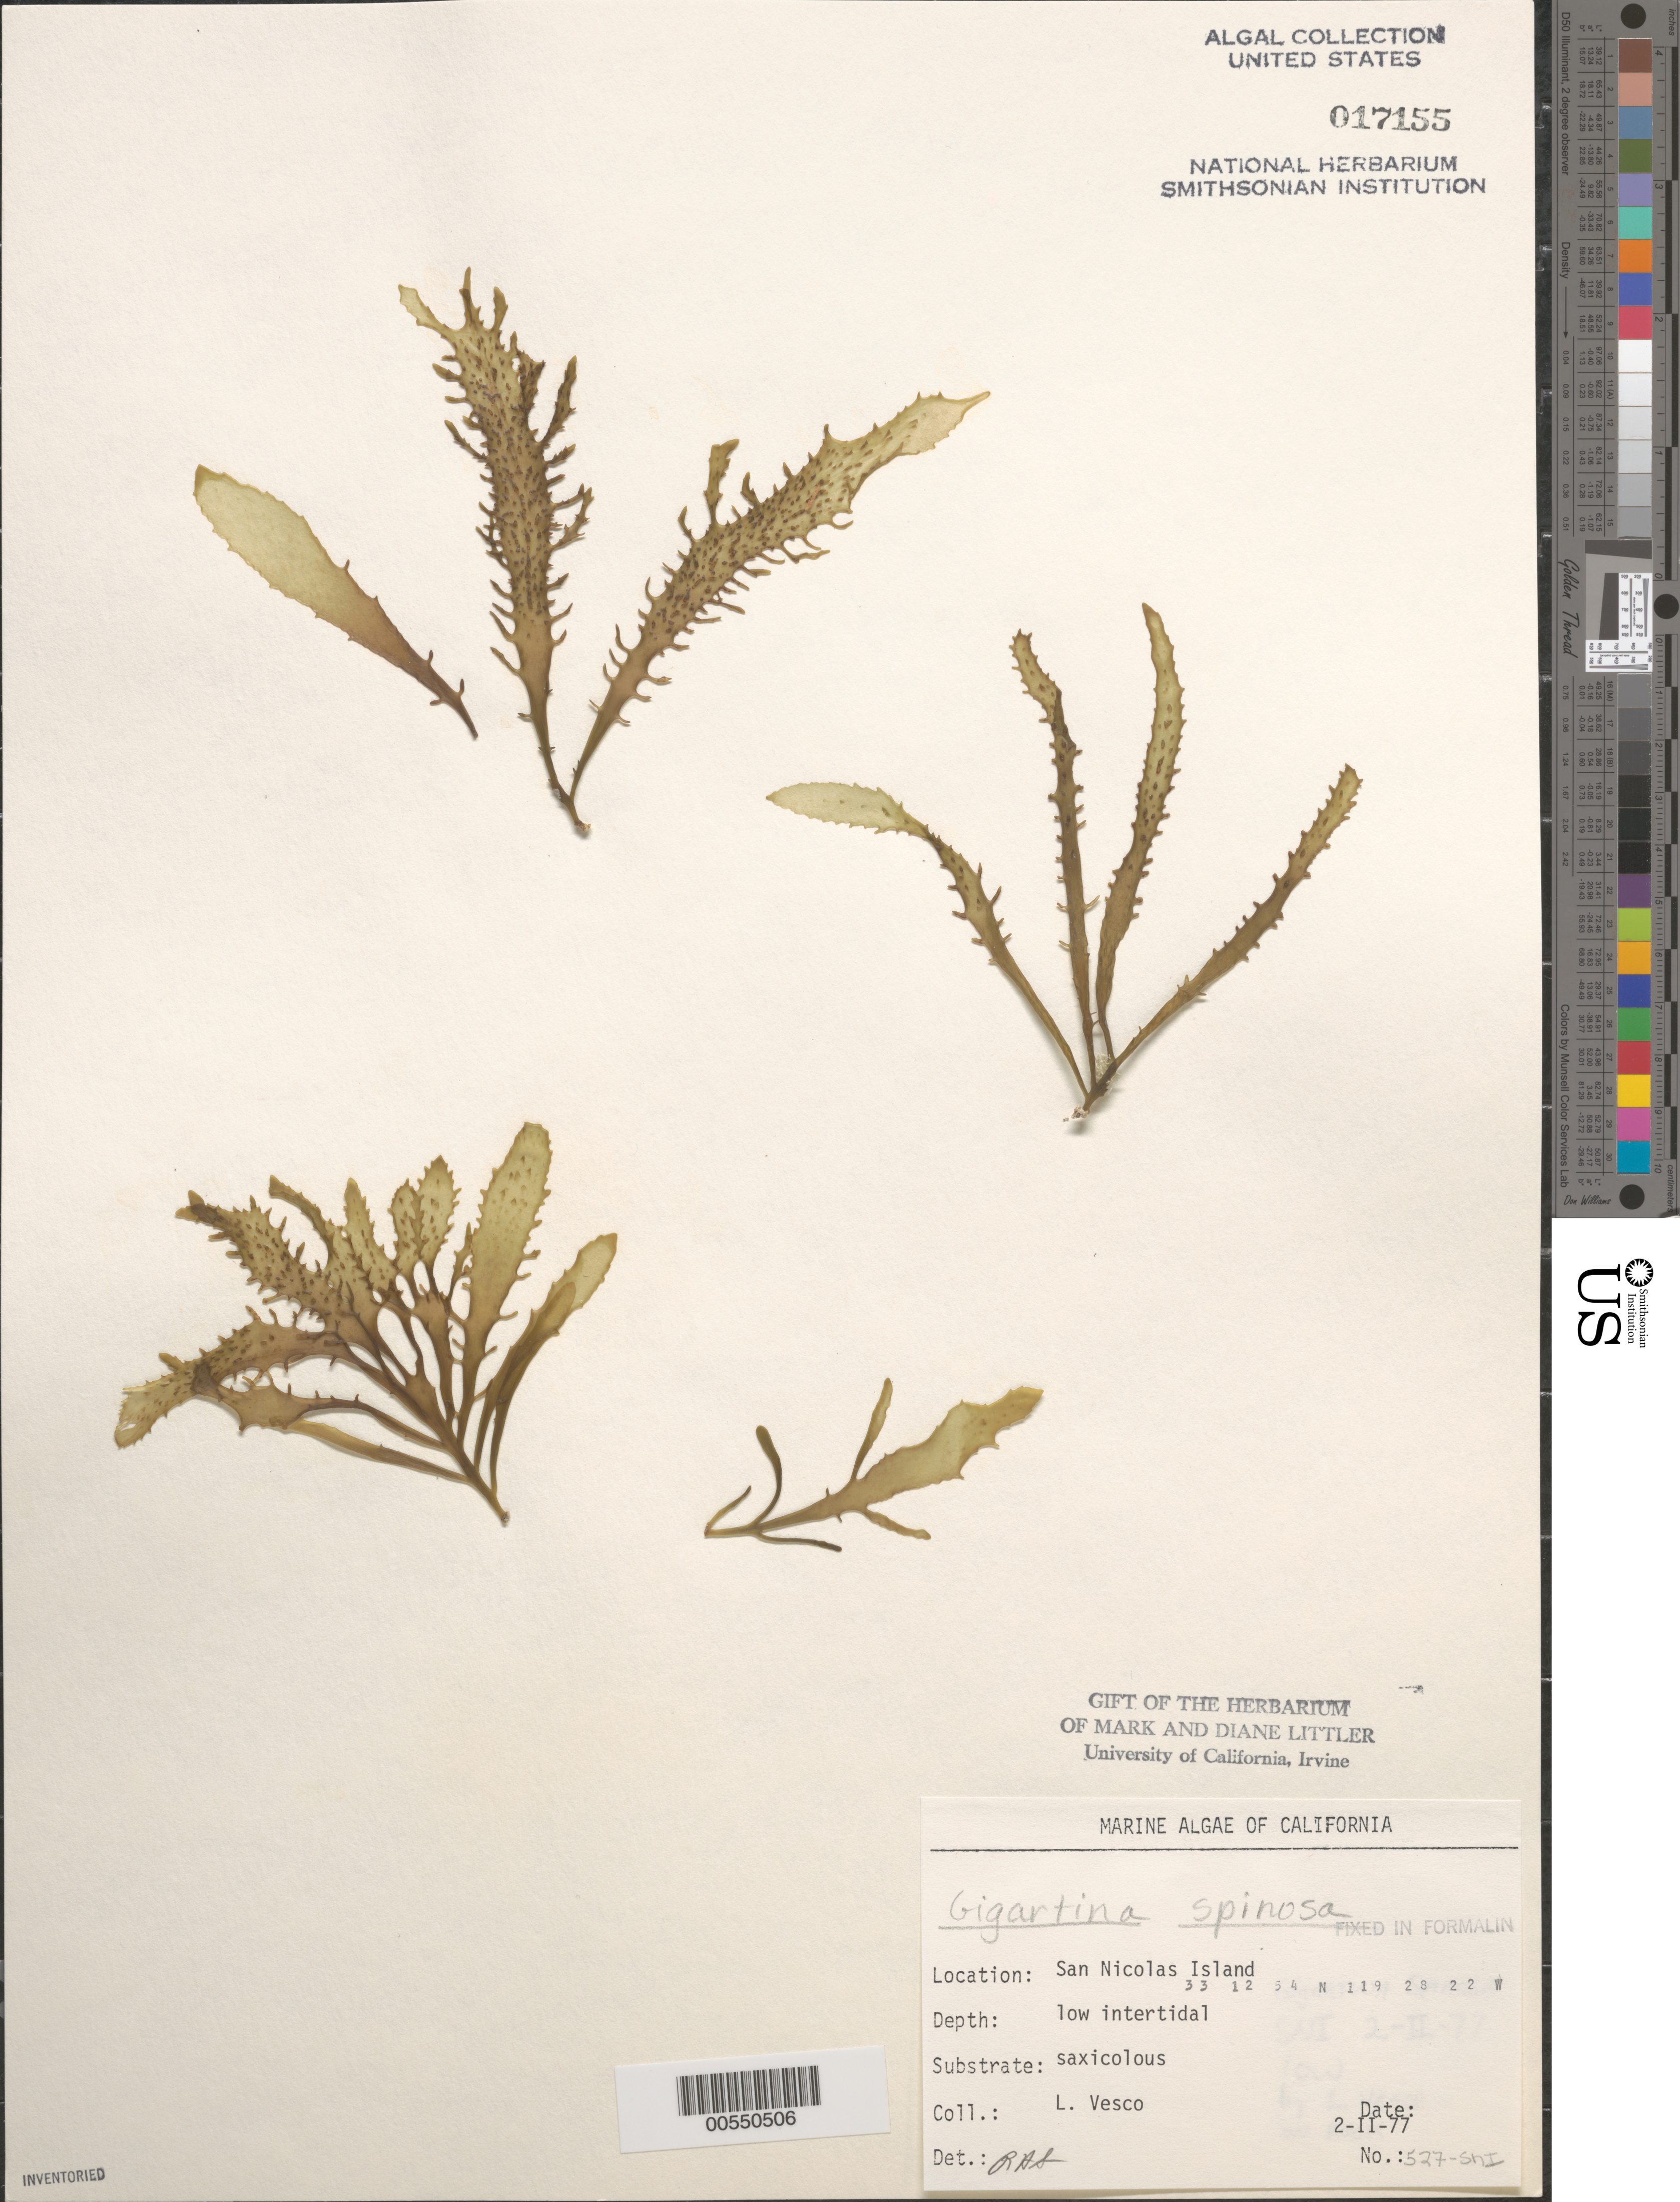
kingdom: Plantae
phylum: Rhodophyta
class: Florideophyceae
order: Gigartinales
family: Gigartinaceae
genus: Chondracanthus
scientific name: Chondracanthus spinosus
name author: (Kütz.) Guiry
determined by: Algae name updating Project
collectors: L. Vesco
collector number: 527-sni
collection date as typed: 02 Feb 1977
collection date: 1977-02-02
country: United States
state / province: California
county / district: Ventura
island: San Nicolas Island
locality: Dutch Harbor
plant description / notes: BLM-SOCALBIGHT Rocky Intertidal Survey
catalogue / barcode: US 17155